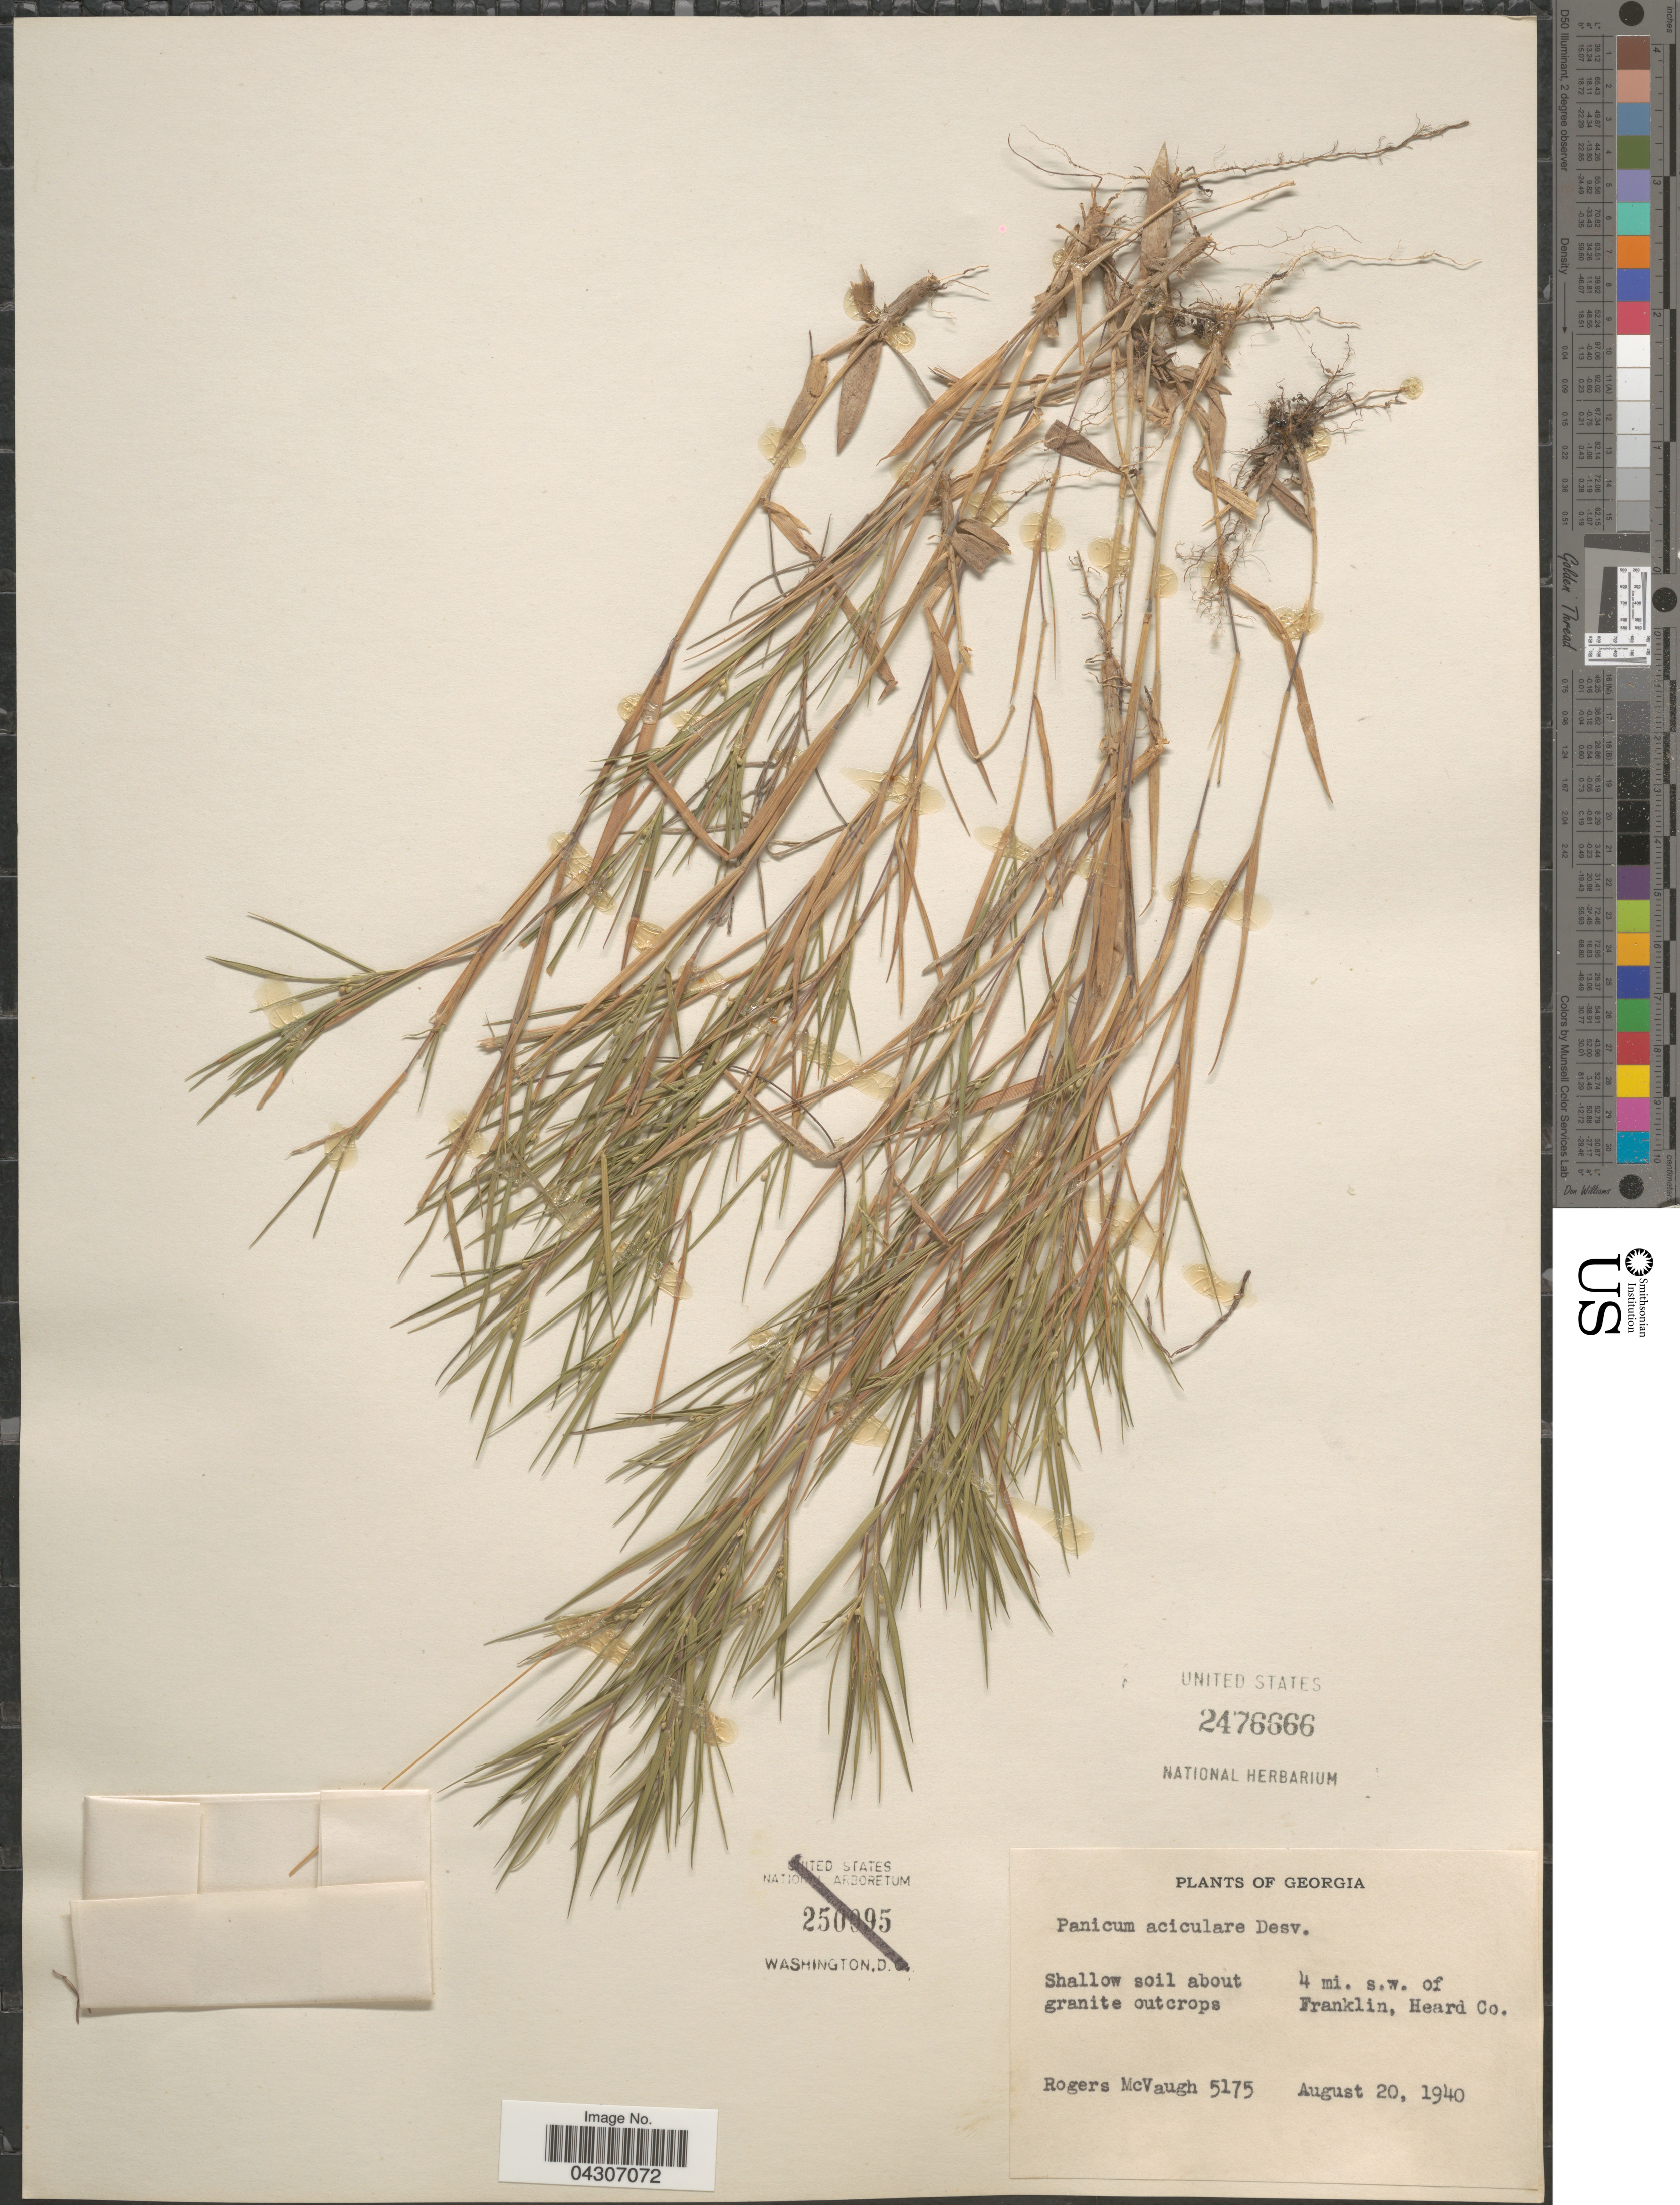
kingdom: Plantae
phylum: Tracheophyta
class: Liliopsida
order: Poales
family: Poaceae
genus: Dichanthelium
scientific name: Dichanthelium aciculare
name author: (Desv. ex Poir.) Gould & C.A. Clark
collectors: R. McVaugh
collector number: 5175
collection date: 1940-08-20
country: United States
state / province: Georgia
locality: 4 mi. s.w. of Franklin, Heard Co.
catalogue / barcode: US 2476666